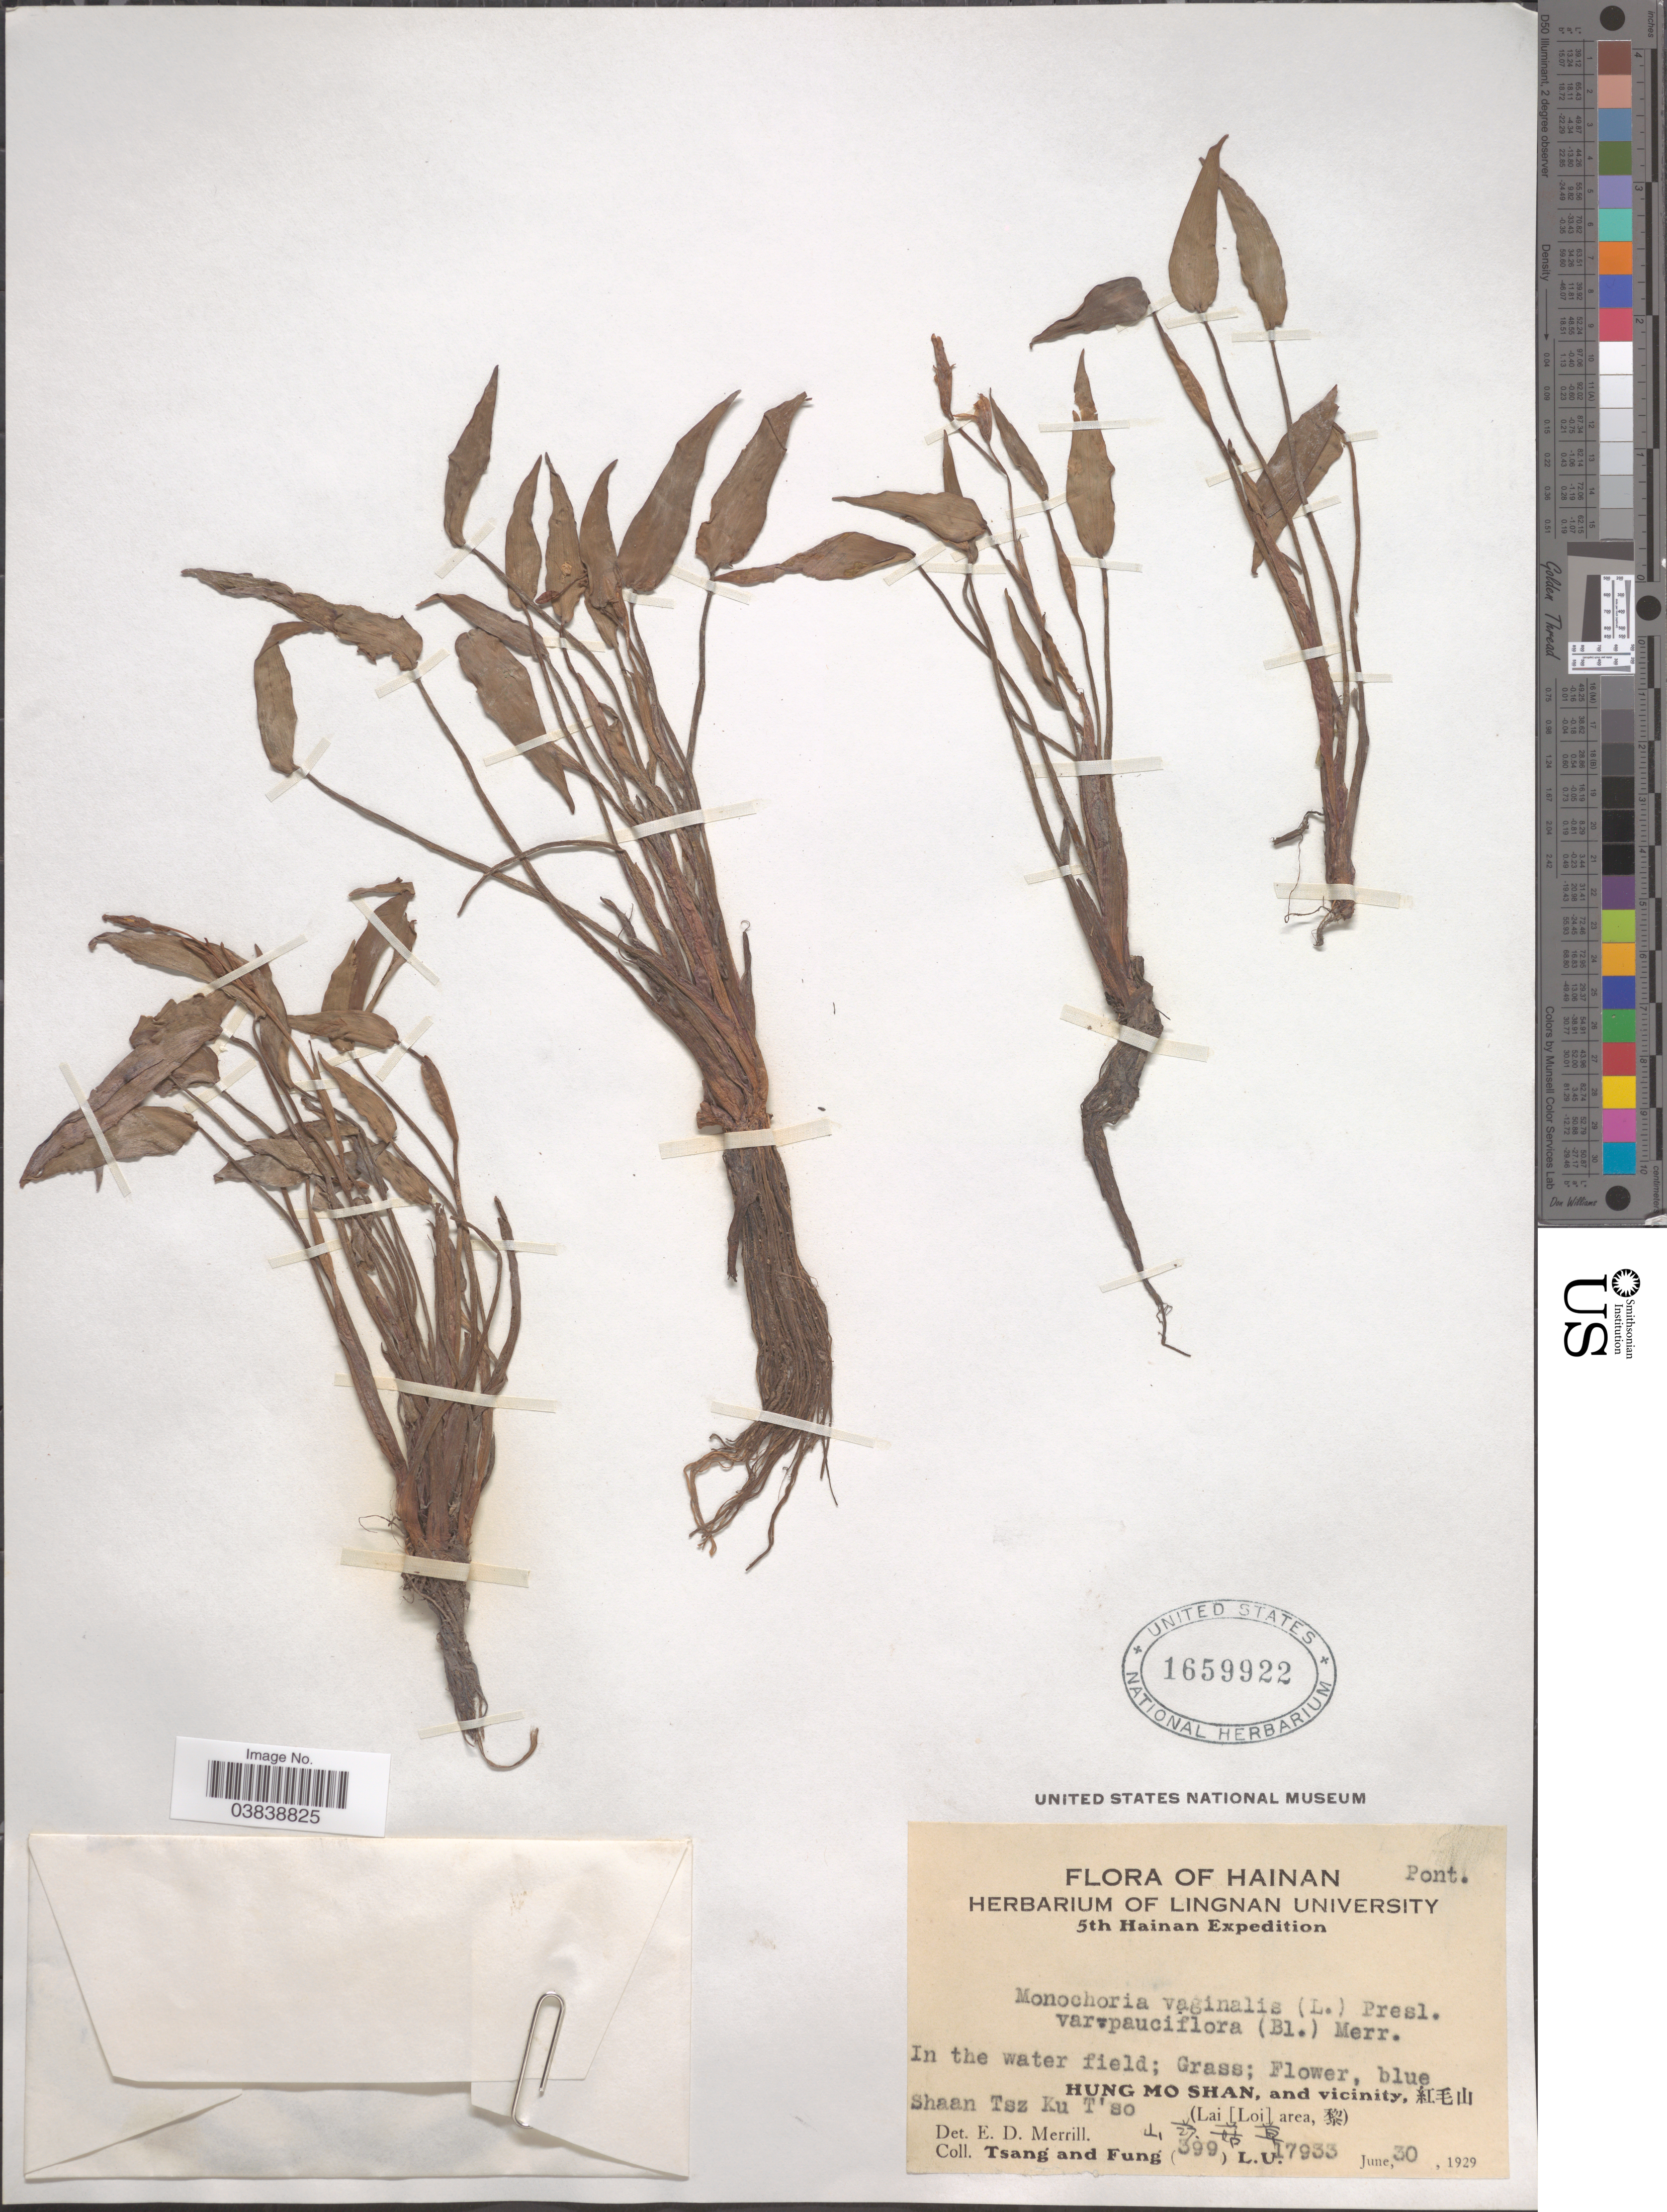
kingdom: Plantae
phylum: Tracheophyta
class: Liliopsida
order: Commelinales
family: Pontederiaceae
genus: Monochoria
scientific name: Monochoria vaginalis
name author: (Burm. f.) C. Presl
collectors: -. T'sang & Fung, --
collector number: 399 L.U. 7933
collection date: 1929-06-30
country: China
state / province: Hainan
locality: Hung Mo Shan, and vicinity, X. Shaan Tsz Ku T'so. (Lai [Loi] area, X).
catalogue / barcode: US 1659922